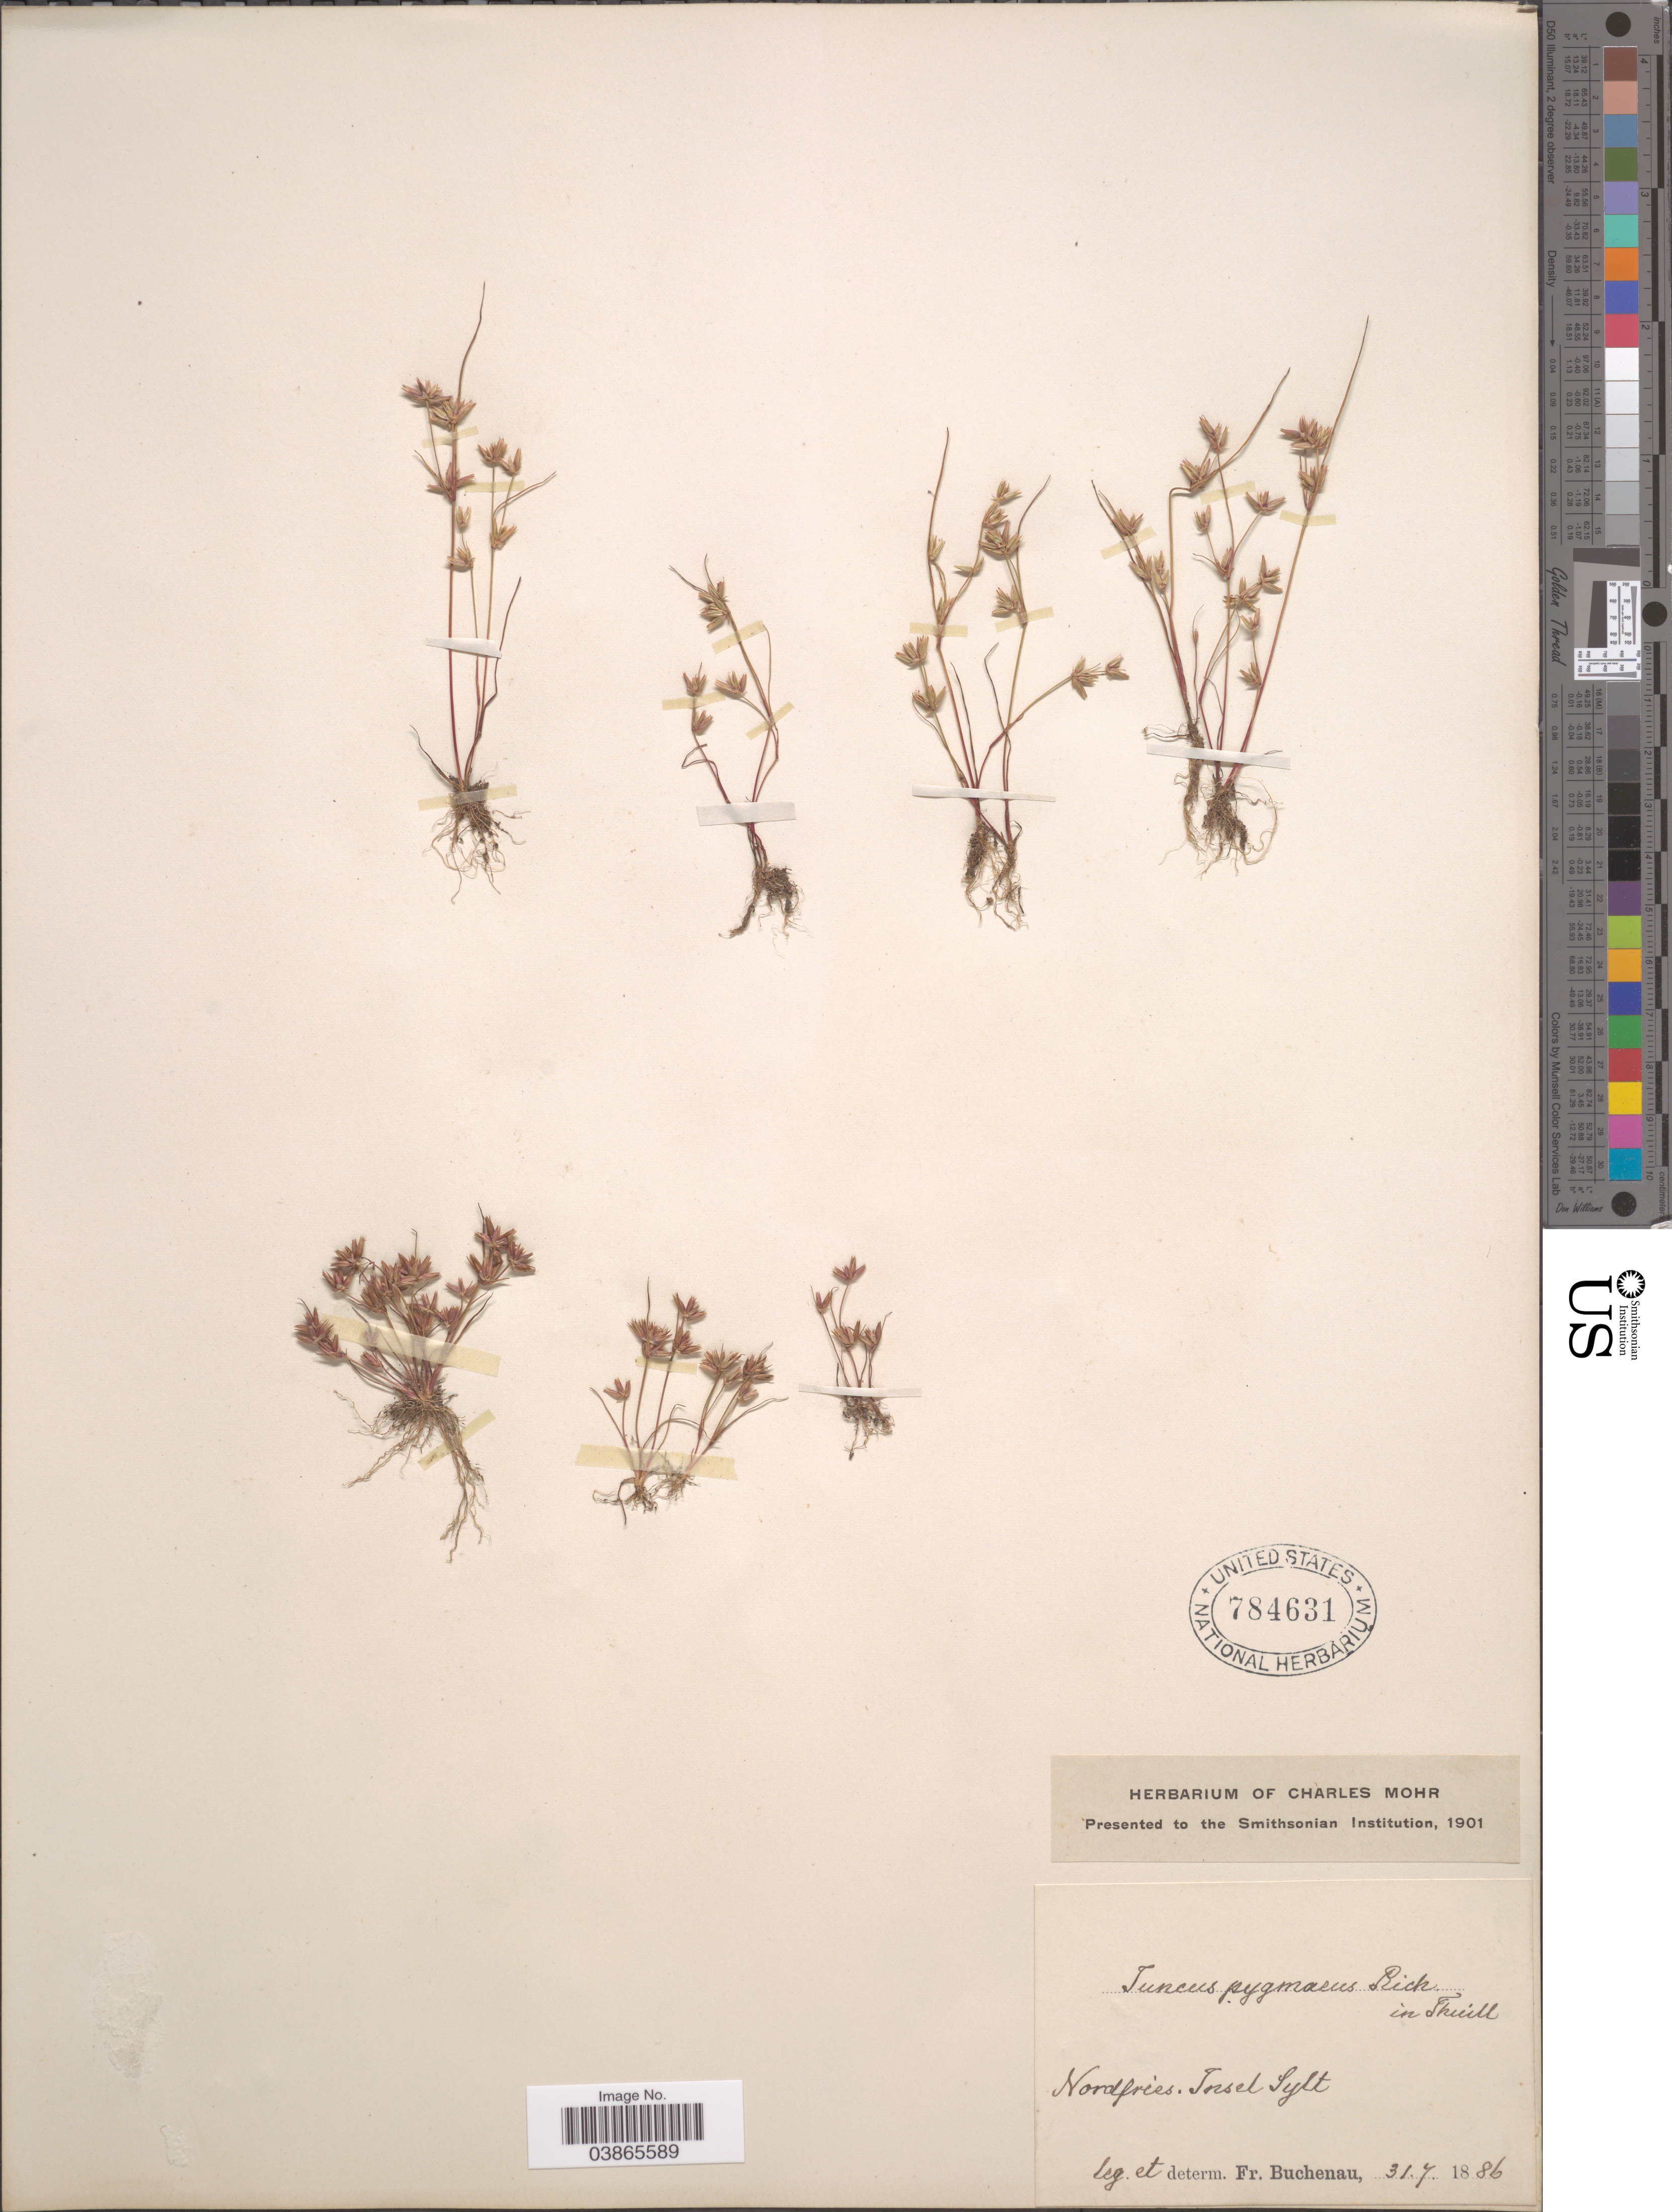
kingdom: Plantae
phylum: Tracheophyta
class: Liliopsida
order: Poales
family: Juncaceae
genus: Juncus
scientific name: Juncus pygmaeus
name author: Rich. ex Thuill.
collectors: F. Buchenau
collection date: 1886-07-31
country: Germany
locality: Nordfries. Insel Sylt.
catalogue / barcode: US 784631